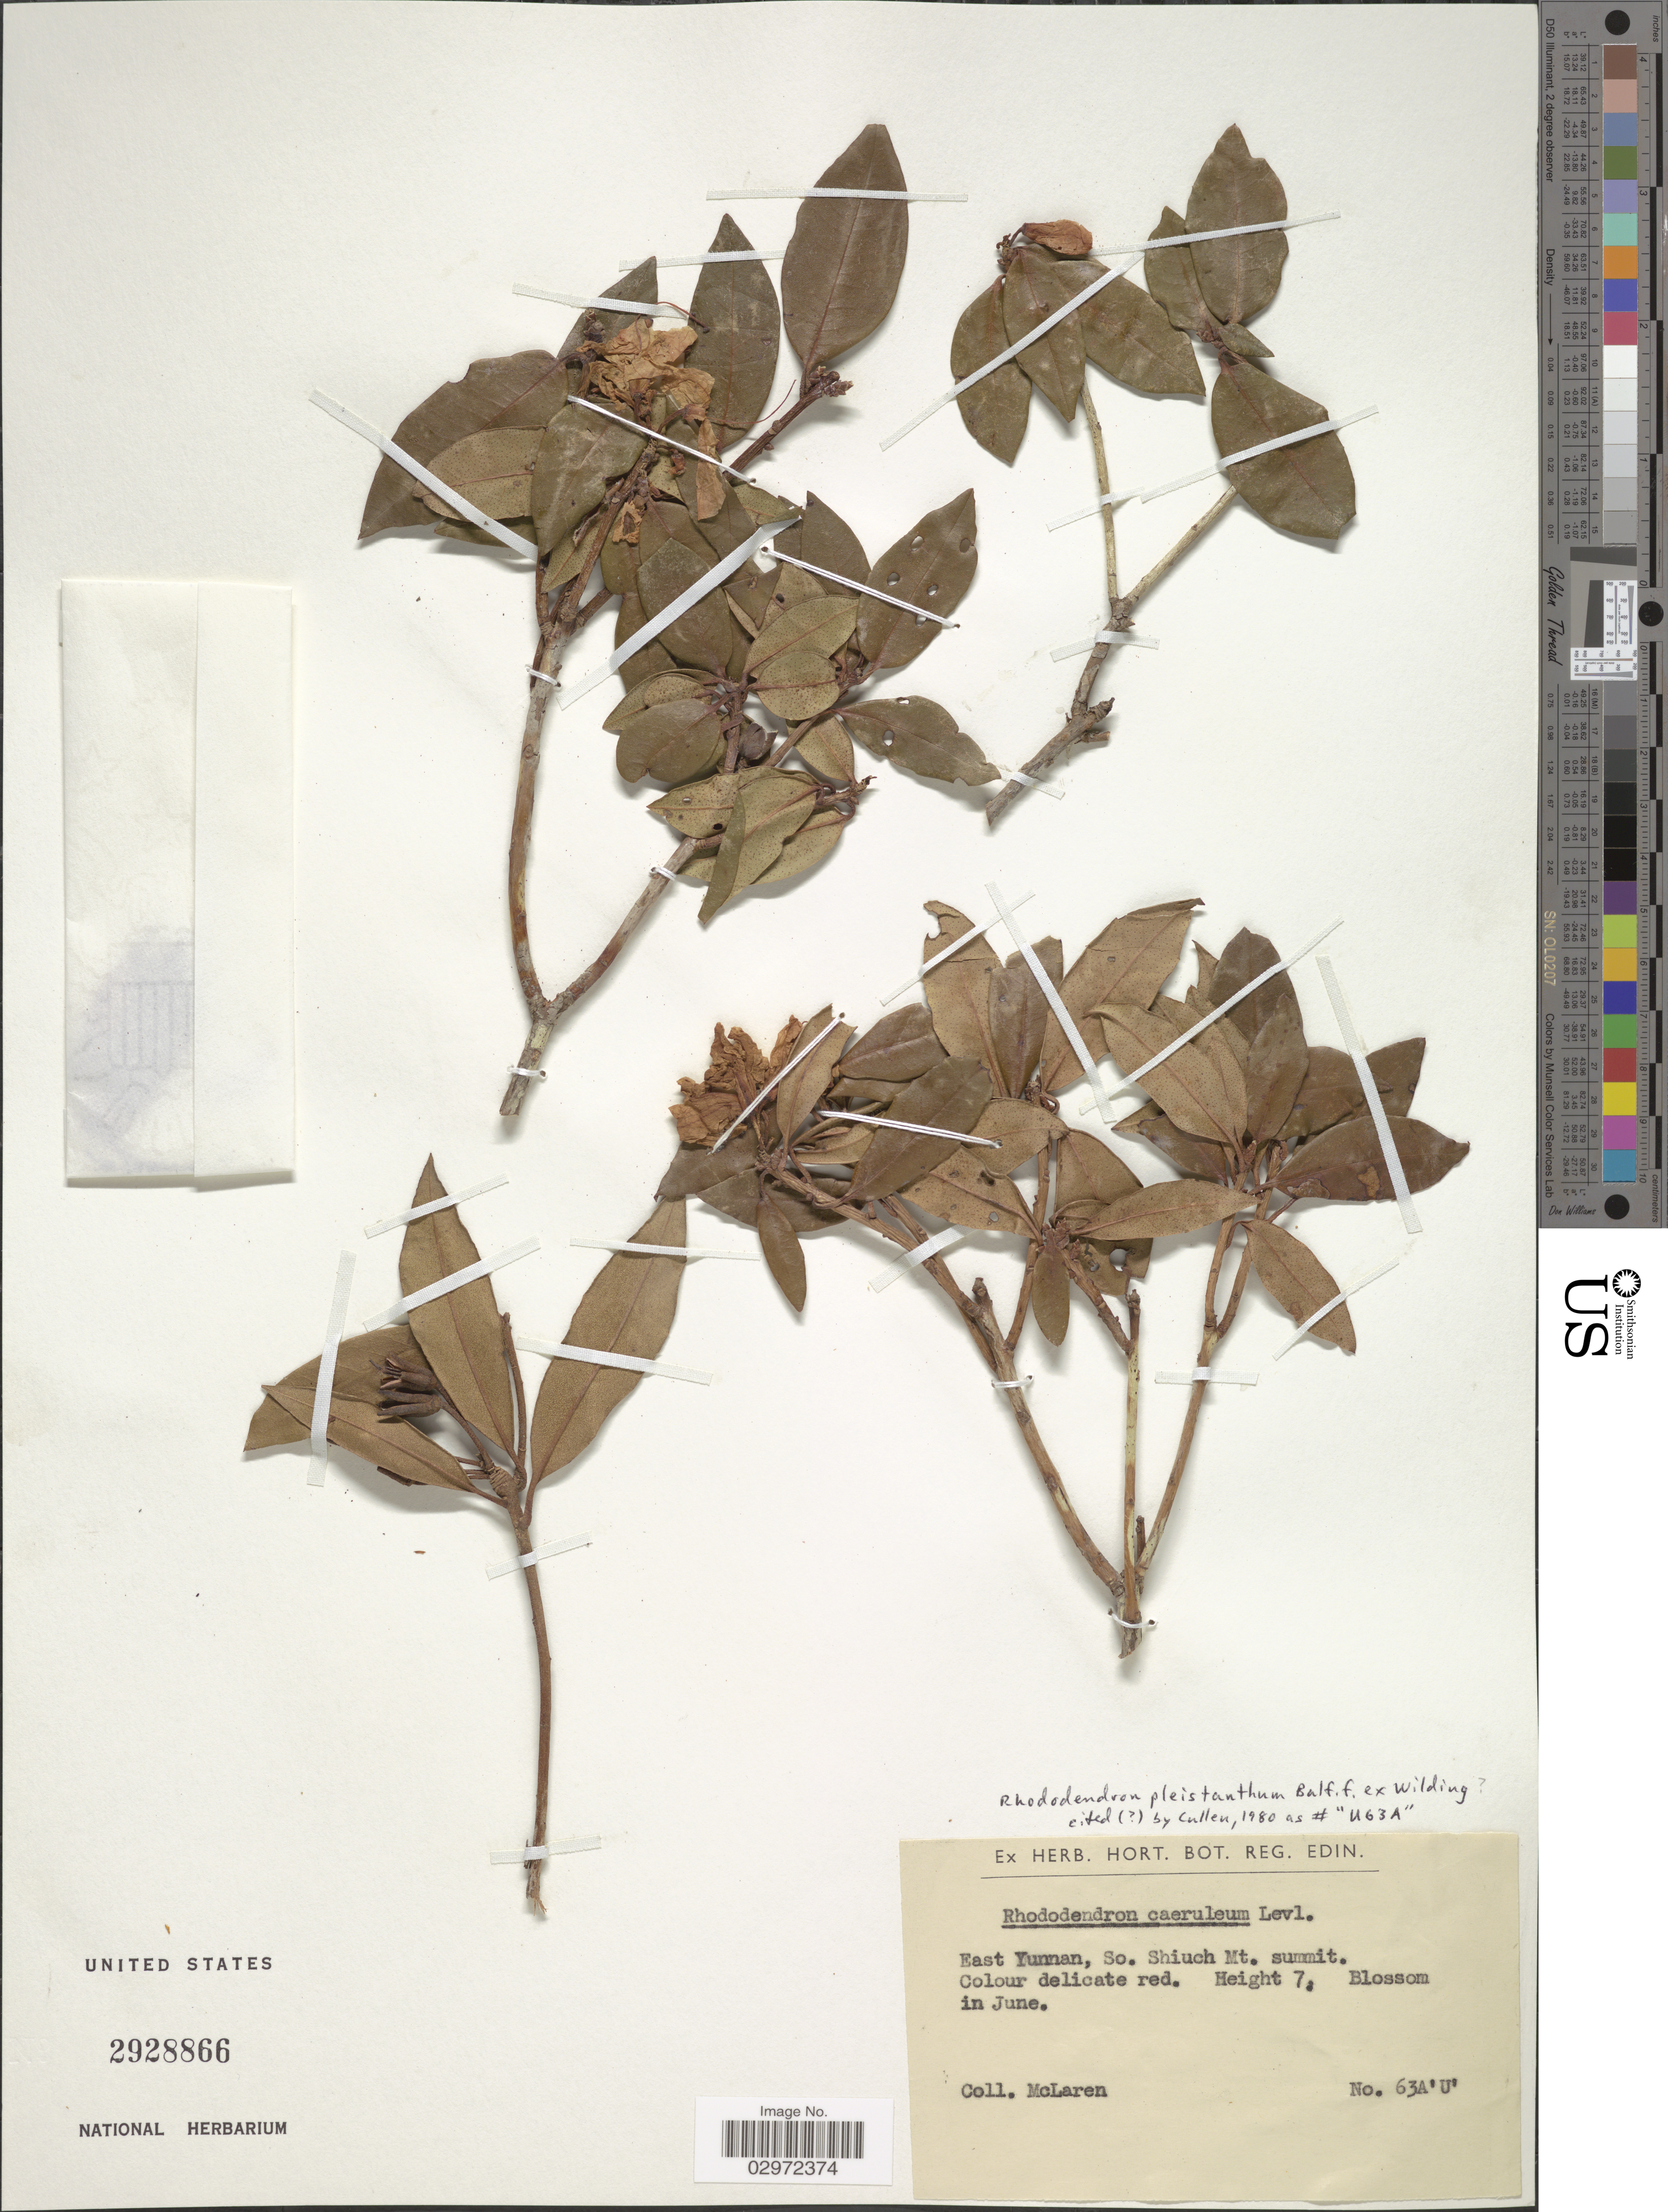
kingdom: Plantae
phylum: Tracheophyta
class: Magnoliopsida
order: Ericales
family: Ericaceae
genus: Rhododendron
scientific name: Rhododendron pleistanthum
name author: E.H. Wilding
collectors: McLaren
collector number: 63A'U'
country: China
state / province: Yunnan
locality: East Yunnan, So. Shuich Mt. summit.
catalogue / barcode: US 2928866